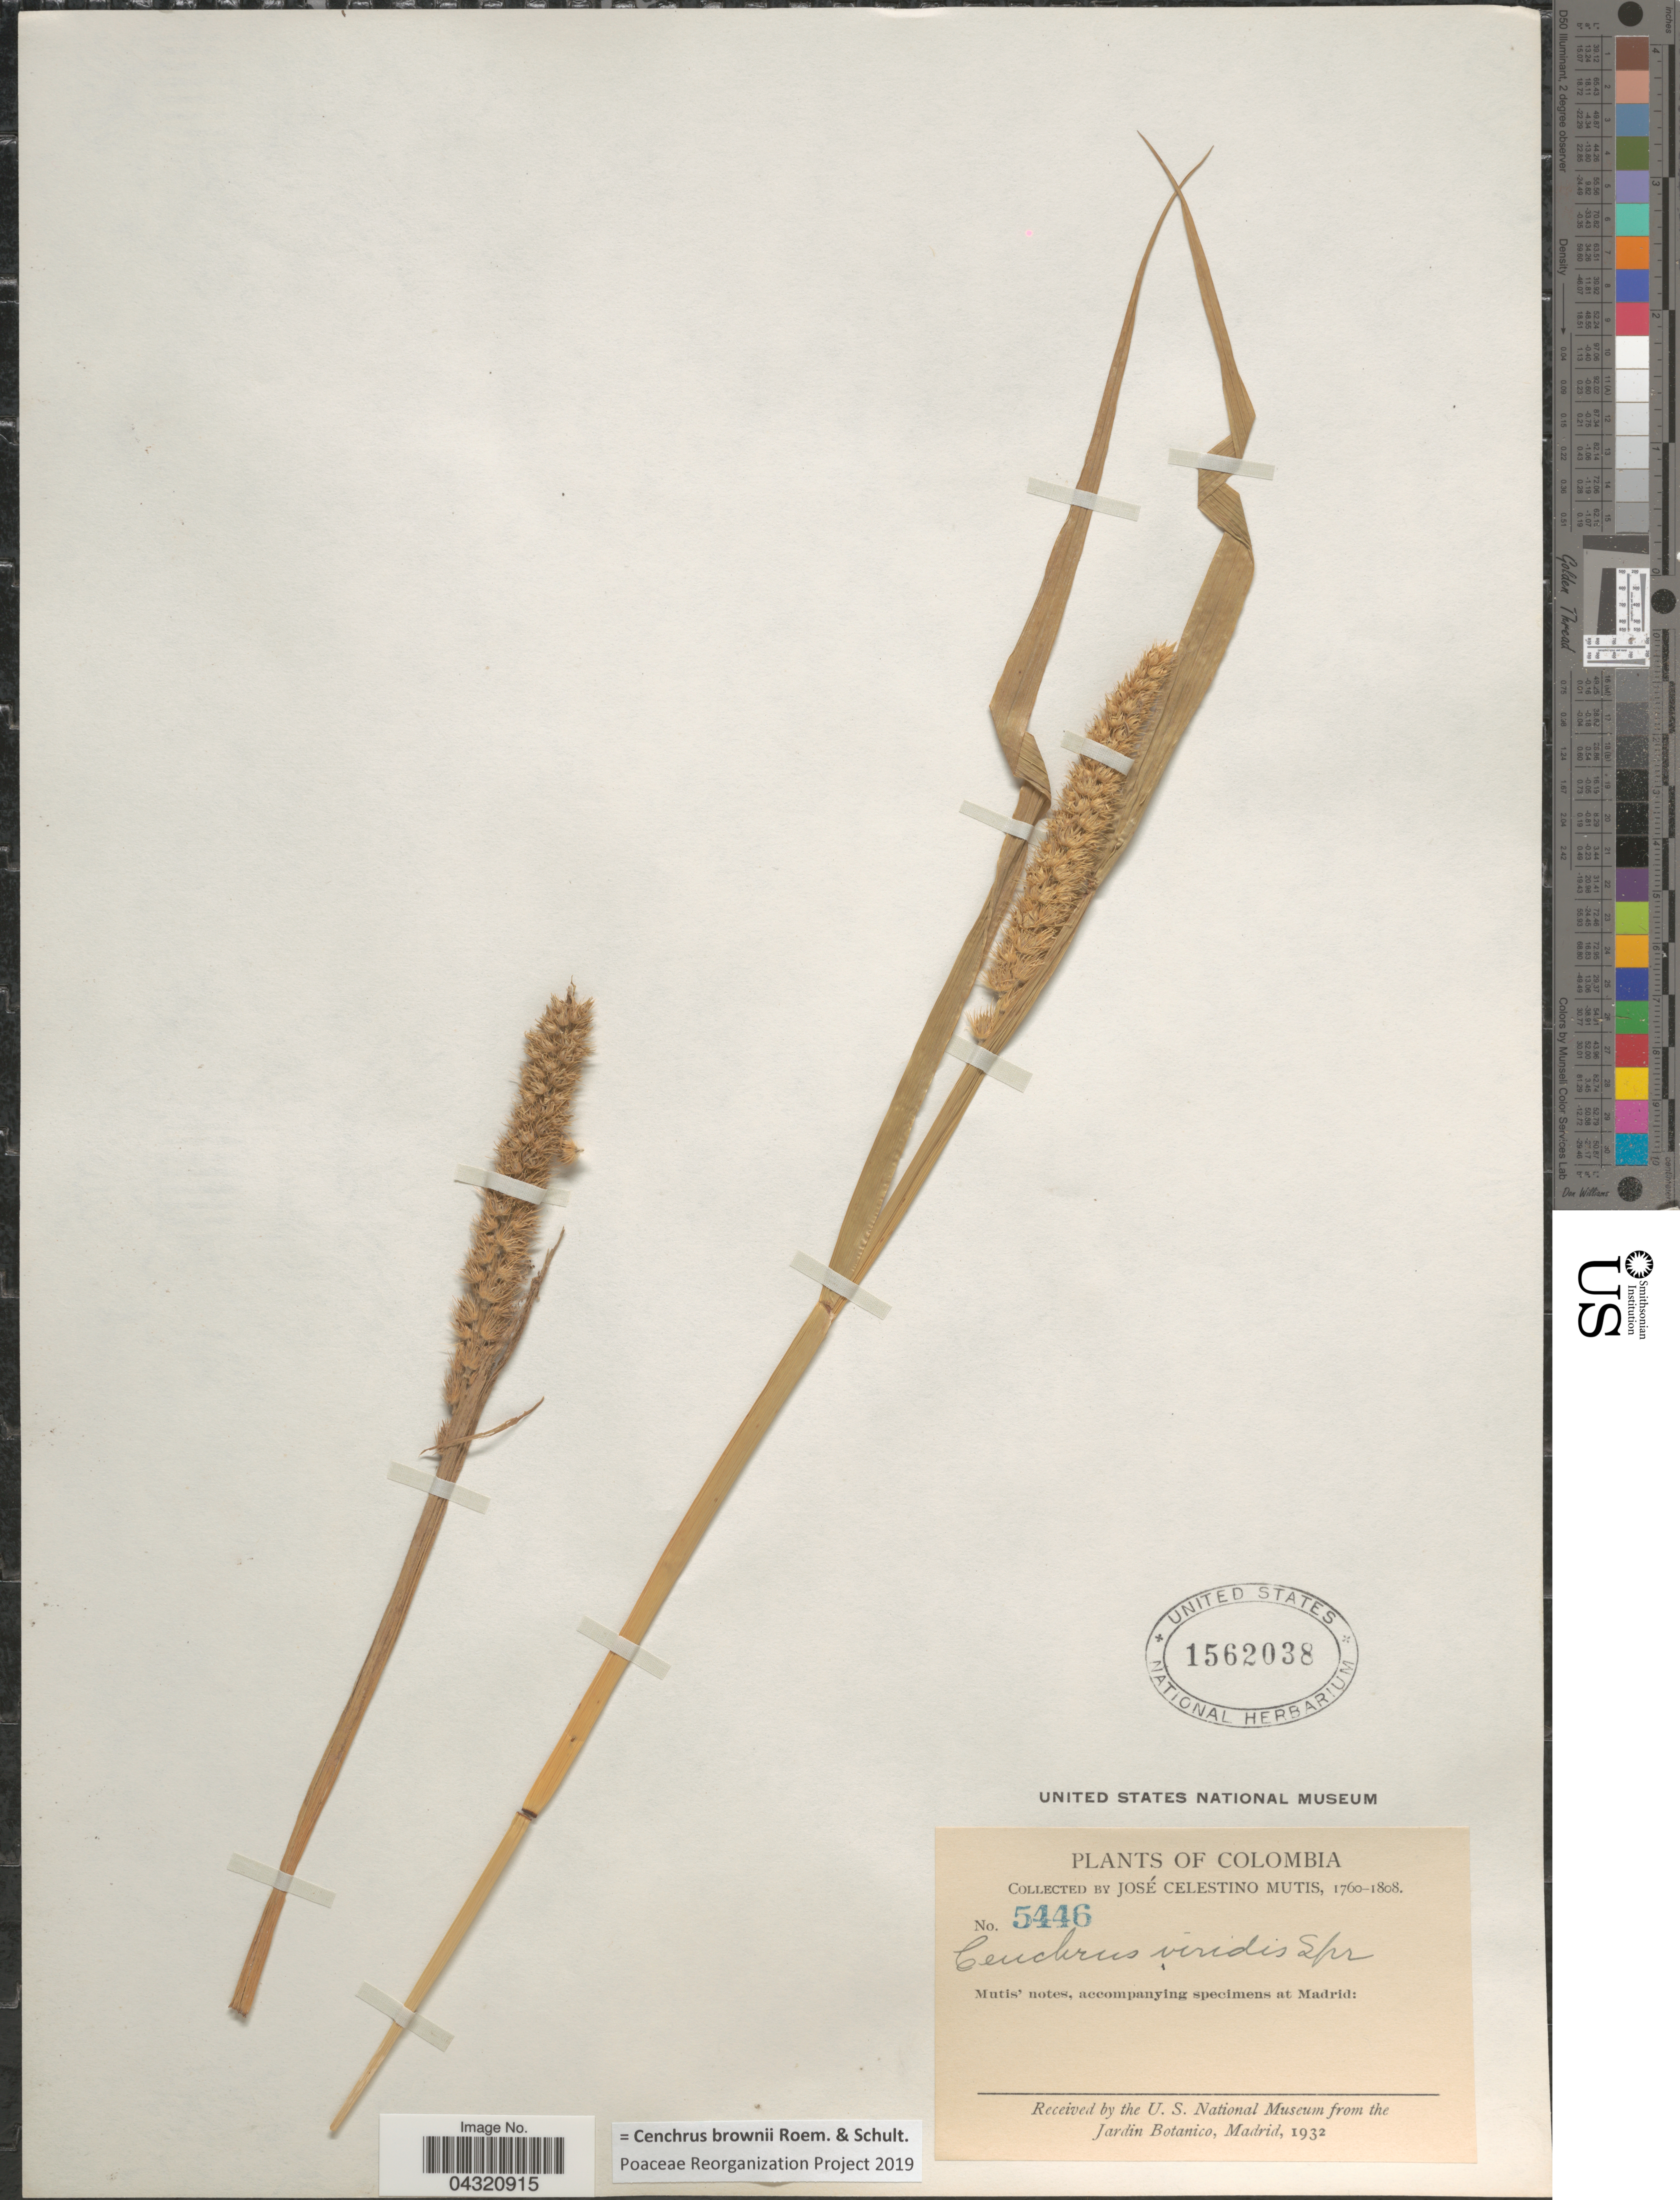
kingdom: Plantae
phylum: Tracheophyta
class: Liliopsida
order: Poales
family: Poaceae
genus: Cenchrus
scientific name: Cenchrus brownii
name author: Roem. & Schult.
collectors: J. C. B. Mutis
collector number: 5446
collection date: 1760/1808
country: Colombia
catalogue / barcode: US 1562038